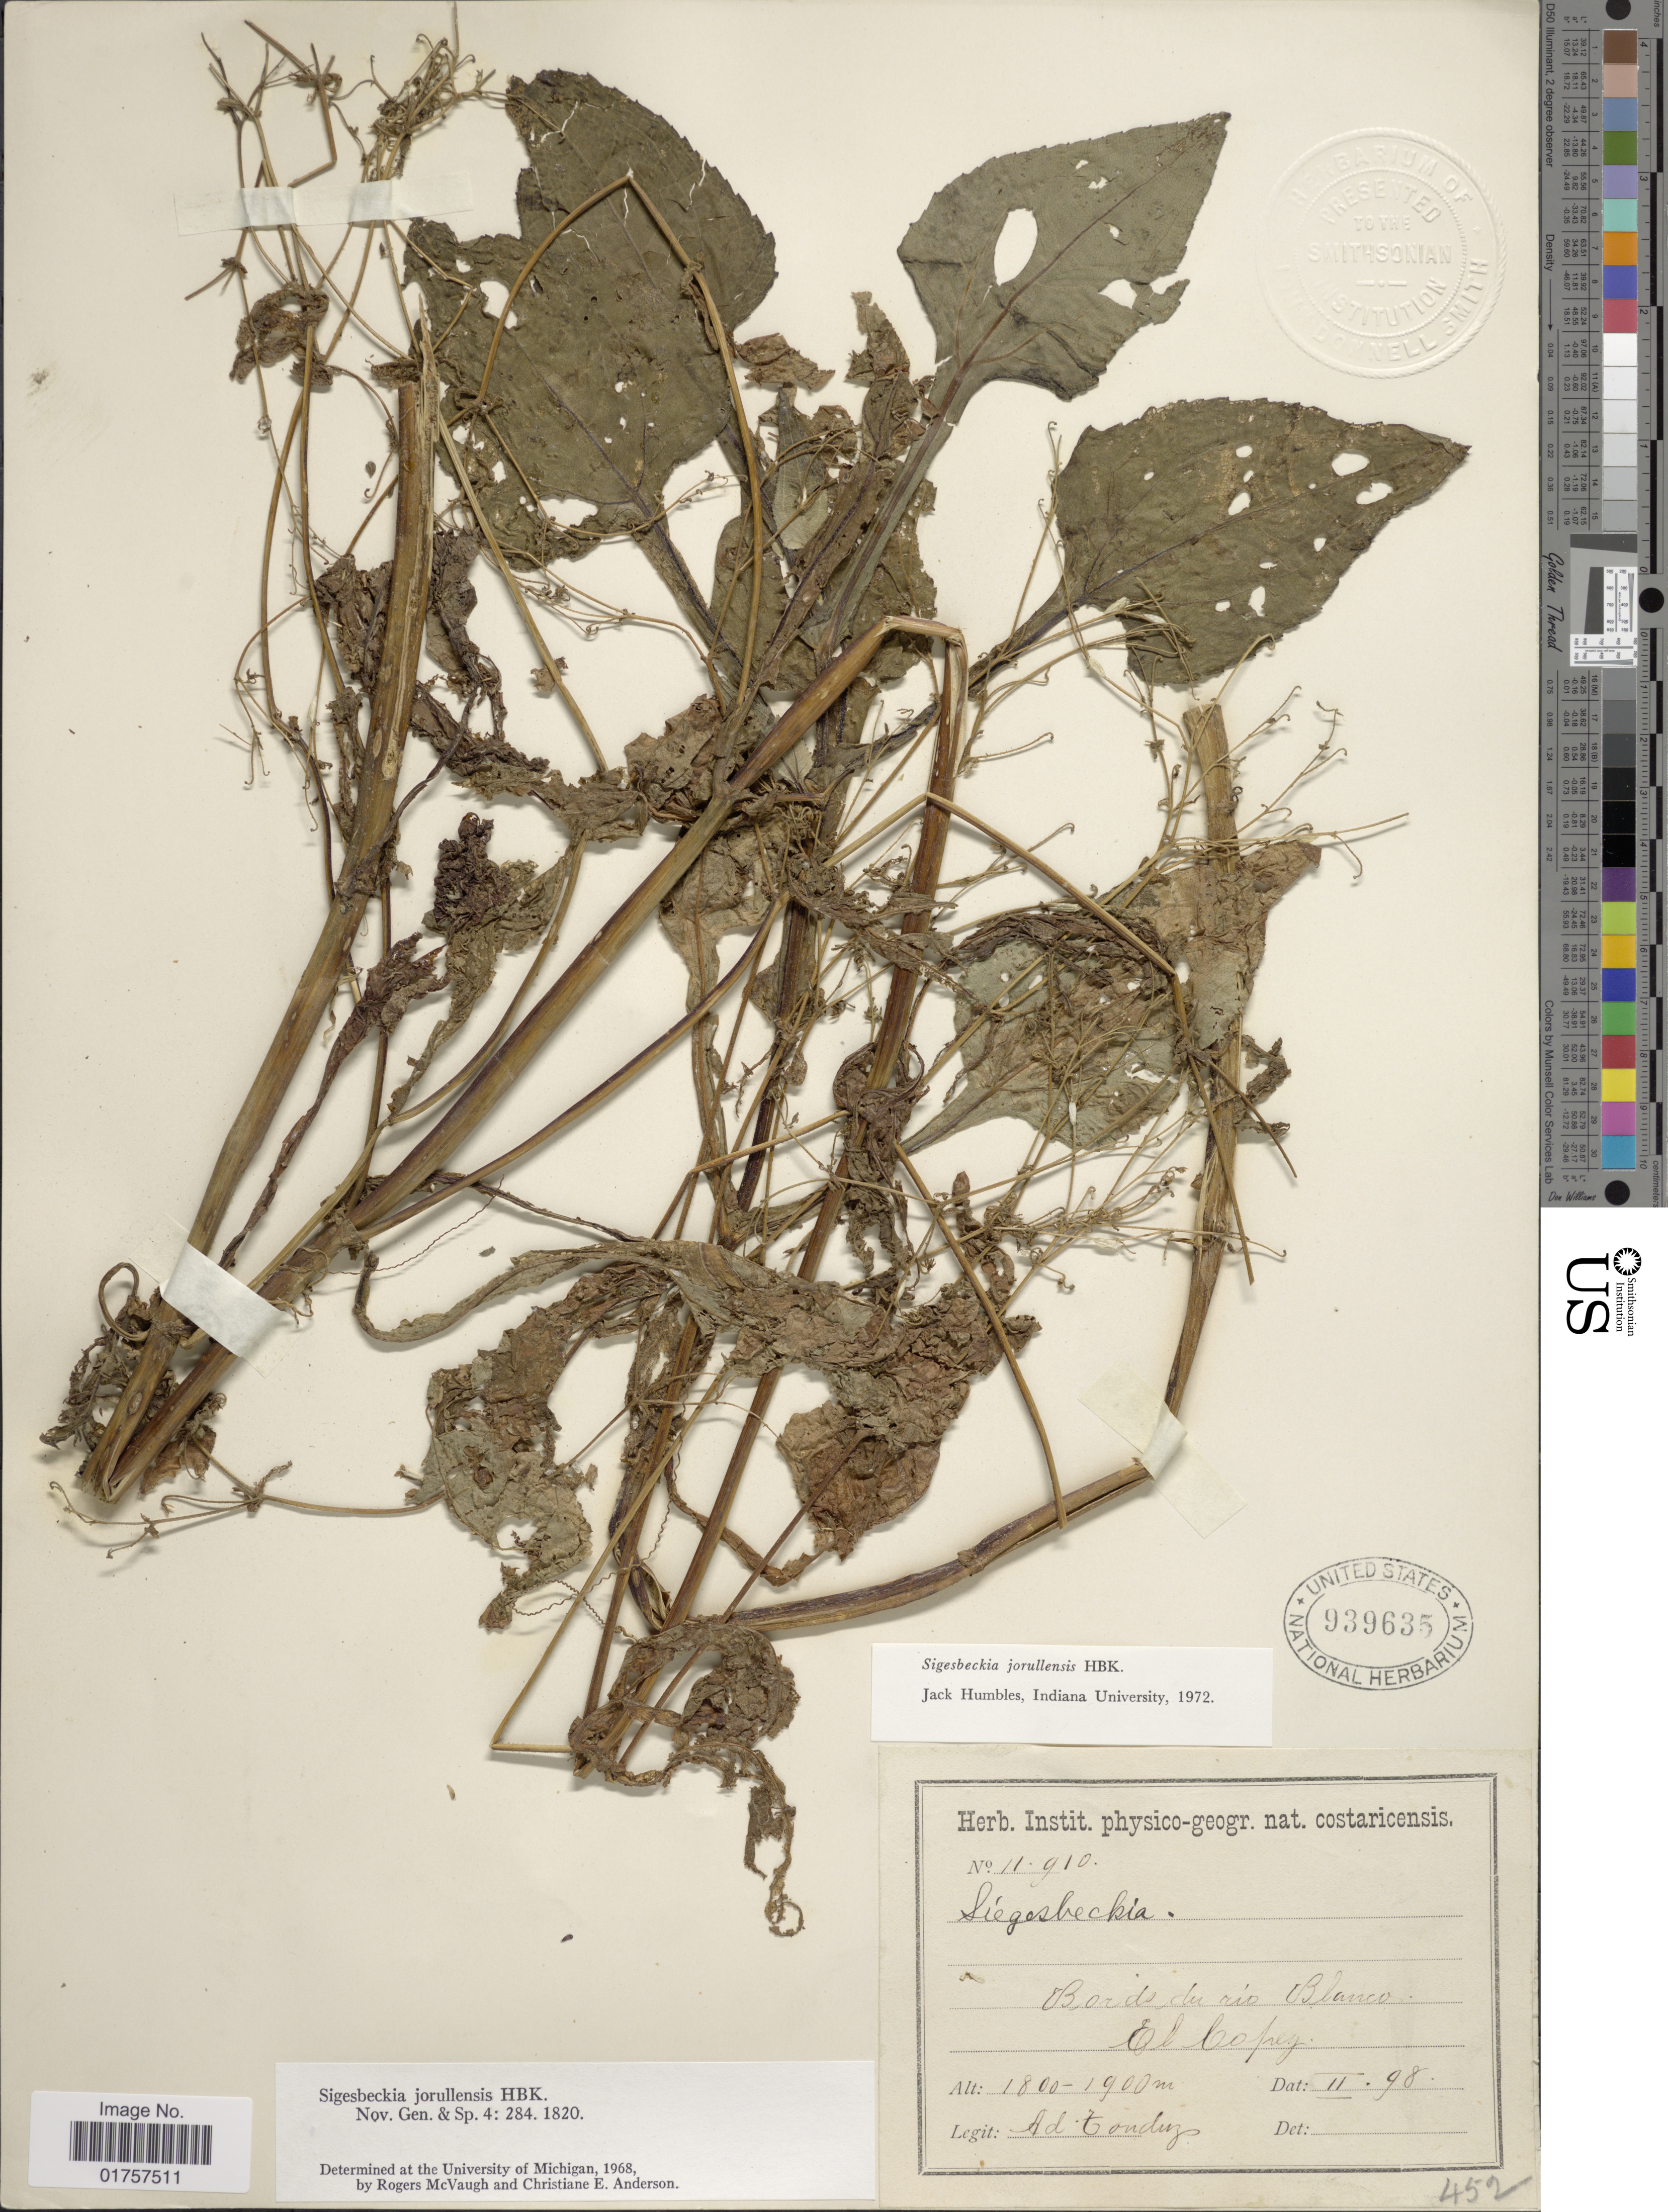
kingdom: Plantae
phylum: Tracheophyta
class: Magnoliopsida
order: Asterales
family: Asteraceae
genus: Sigesbeckia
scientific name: Sigesbeckia jorullensis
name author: Kunth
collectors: A. Tonduz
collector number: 11910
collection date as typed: Transcribed d/m/y: /2/98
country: Costa Rica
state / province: San José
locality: Bords du rio Blanco. El Copey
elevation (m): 1800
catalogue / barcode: US 939635